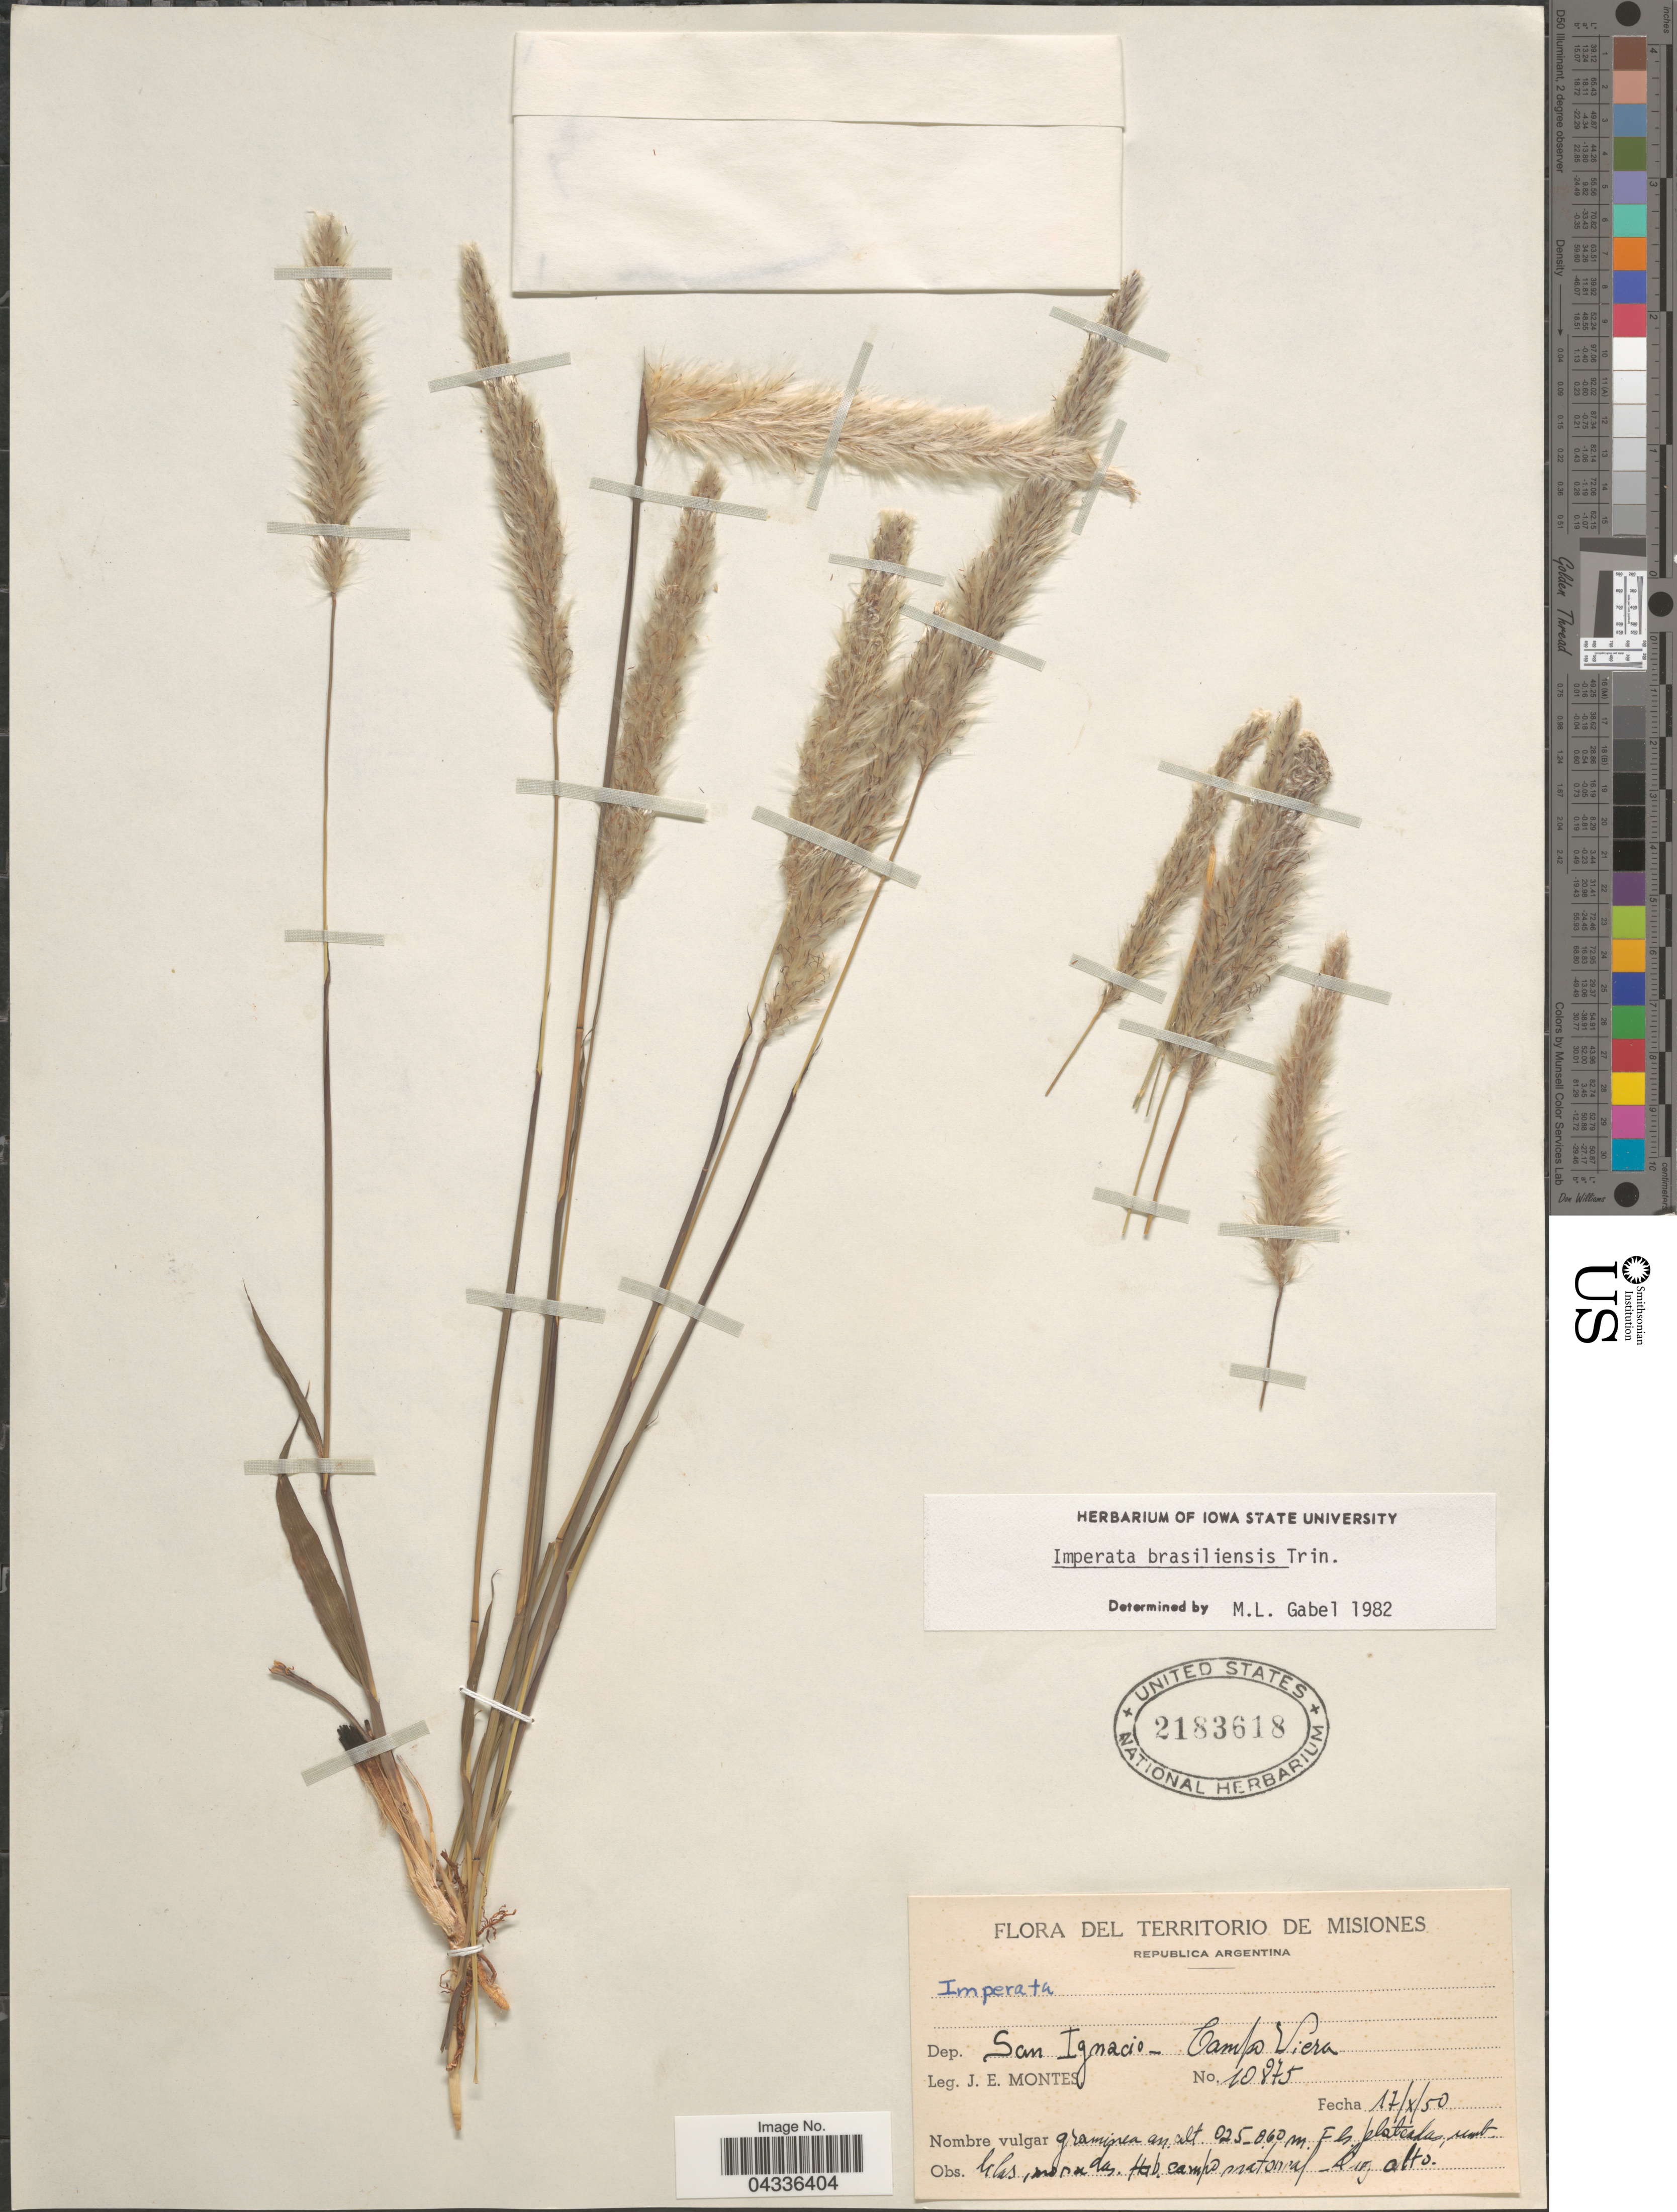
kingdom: Plantae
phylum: Tracheophyta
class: Liliopsida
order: Poales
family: Poaceae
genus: Imperata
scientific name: Imperata brasiliensis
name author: Trin.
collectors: J. E. Montes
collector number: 10875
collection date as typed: Transcribed d/m/y: 17/10/50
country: Argentina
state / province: Misiones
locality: Territorio de Misiones. Republica Argentina. Dep. San Ignacio-Campo Viera.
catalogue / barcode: US 2183618